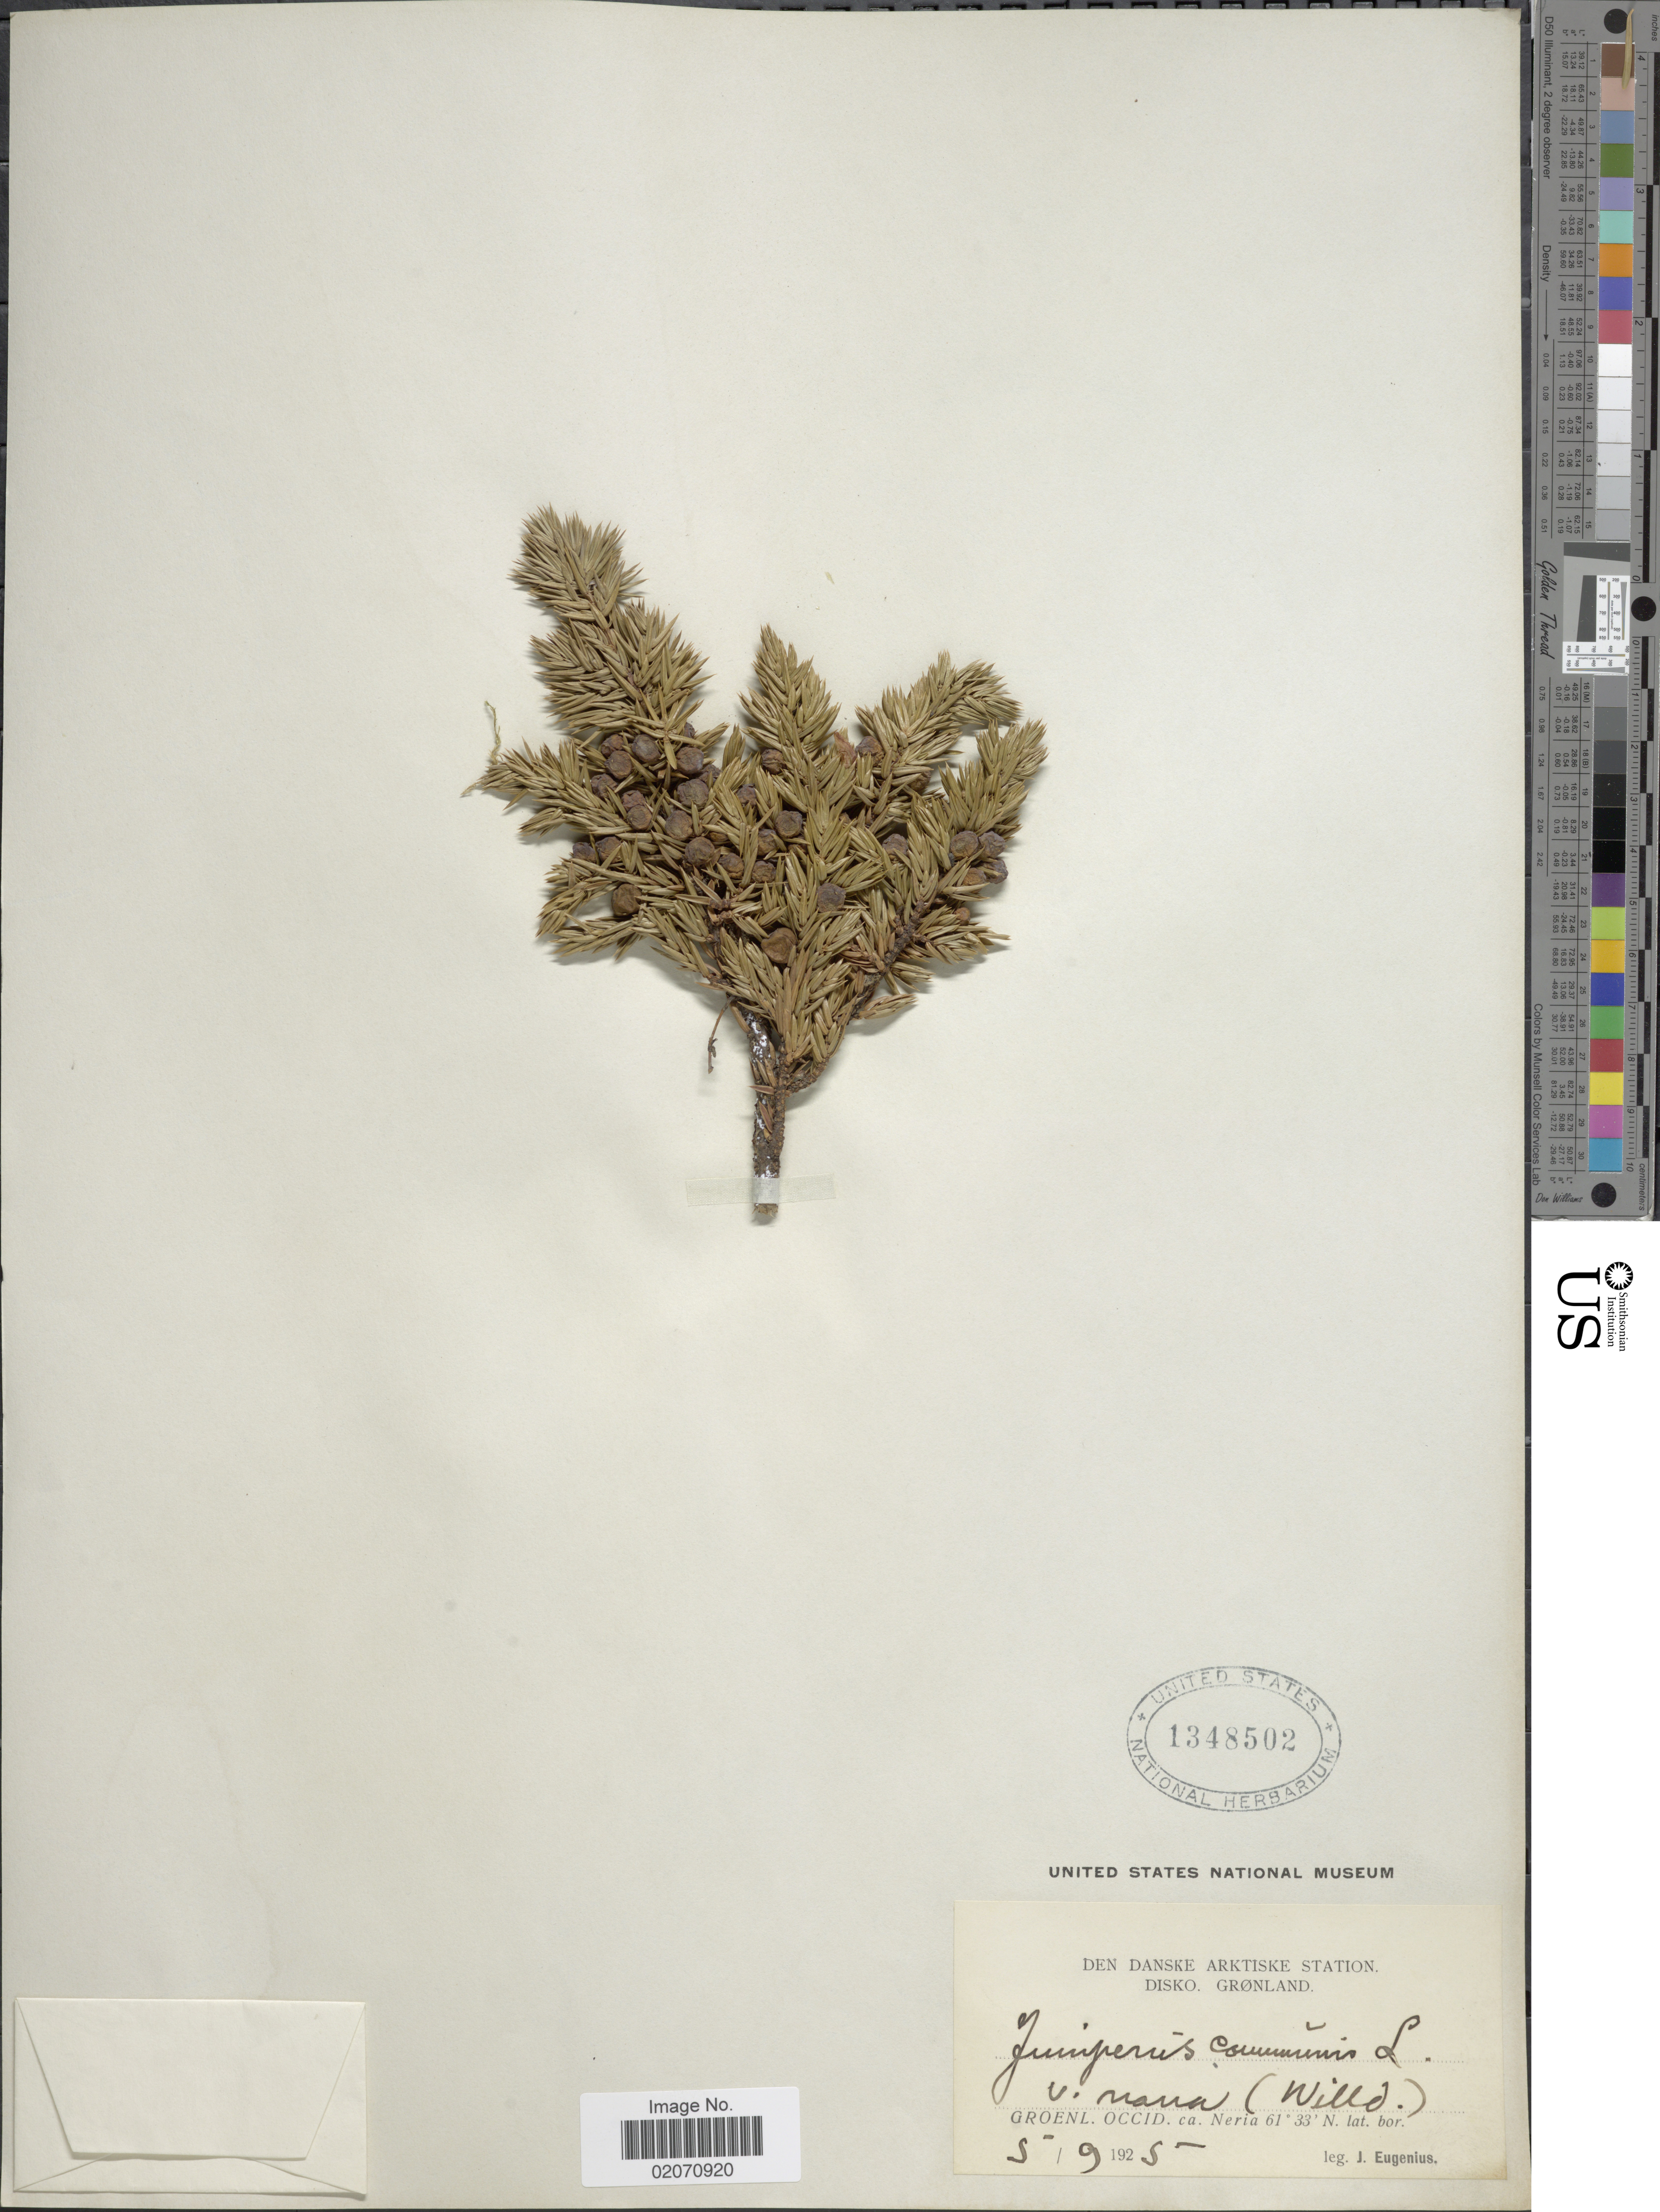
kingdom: Plantae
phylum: Tracheophyta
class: Pinopsida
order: Pinales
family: Cupressaceae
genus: Juniperus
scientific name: Juniperus communis subsp. nana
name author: (Willd.) Syme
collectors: J. Eugenius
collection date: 1925-09-05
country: Greenland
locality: Groenl. Occid. ca. Neria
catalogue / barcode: US 1348502